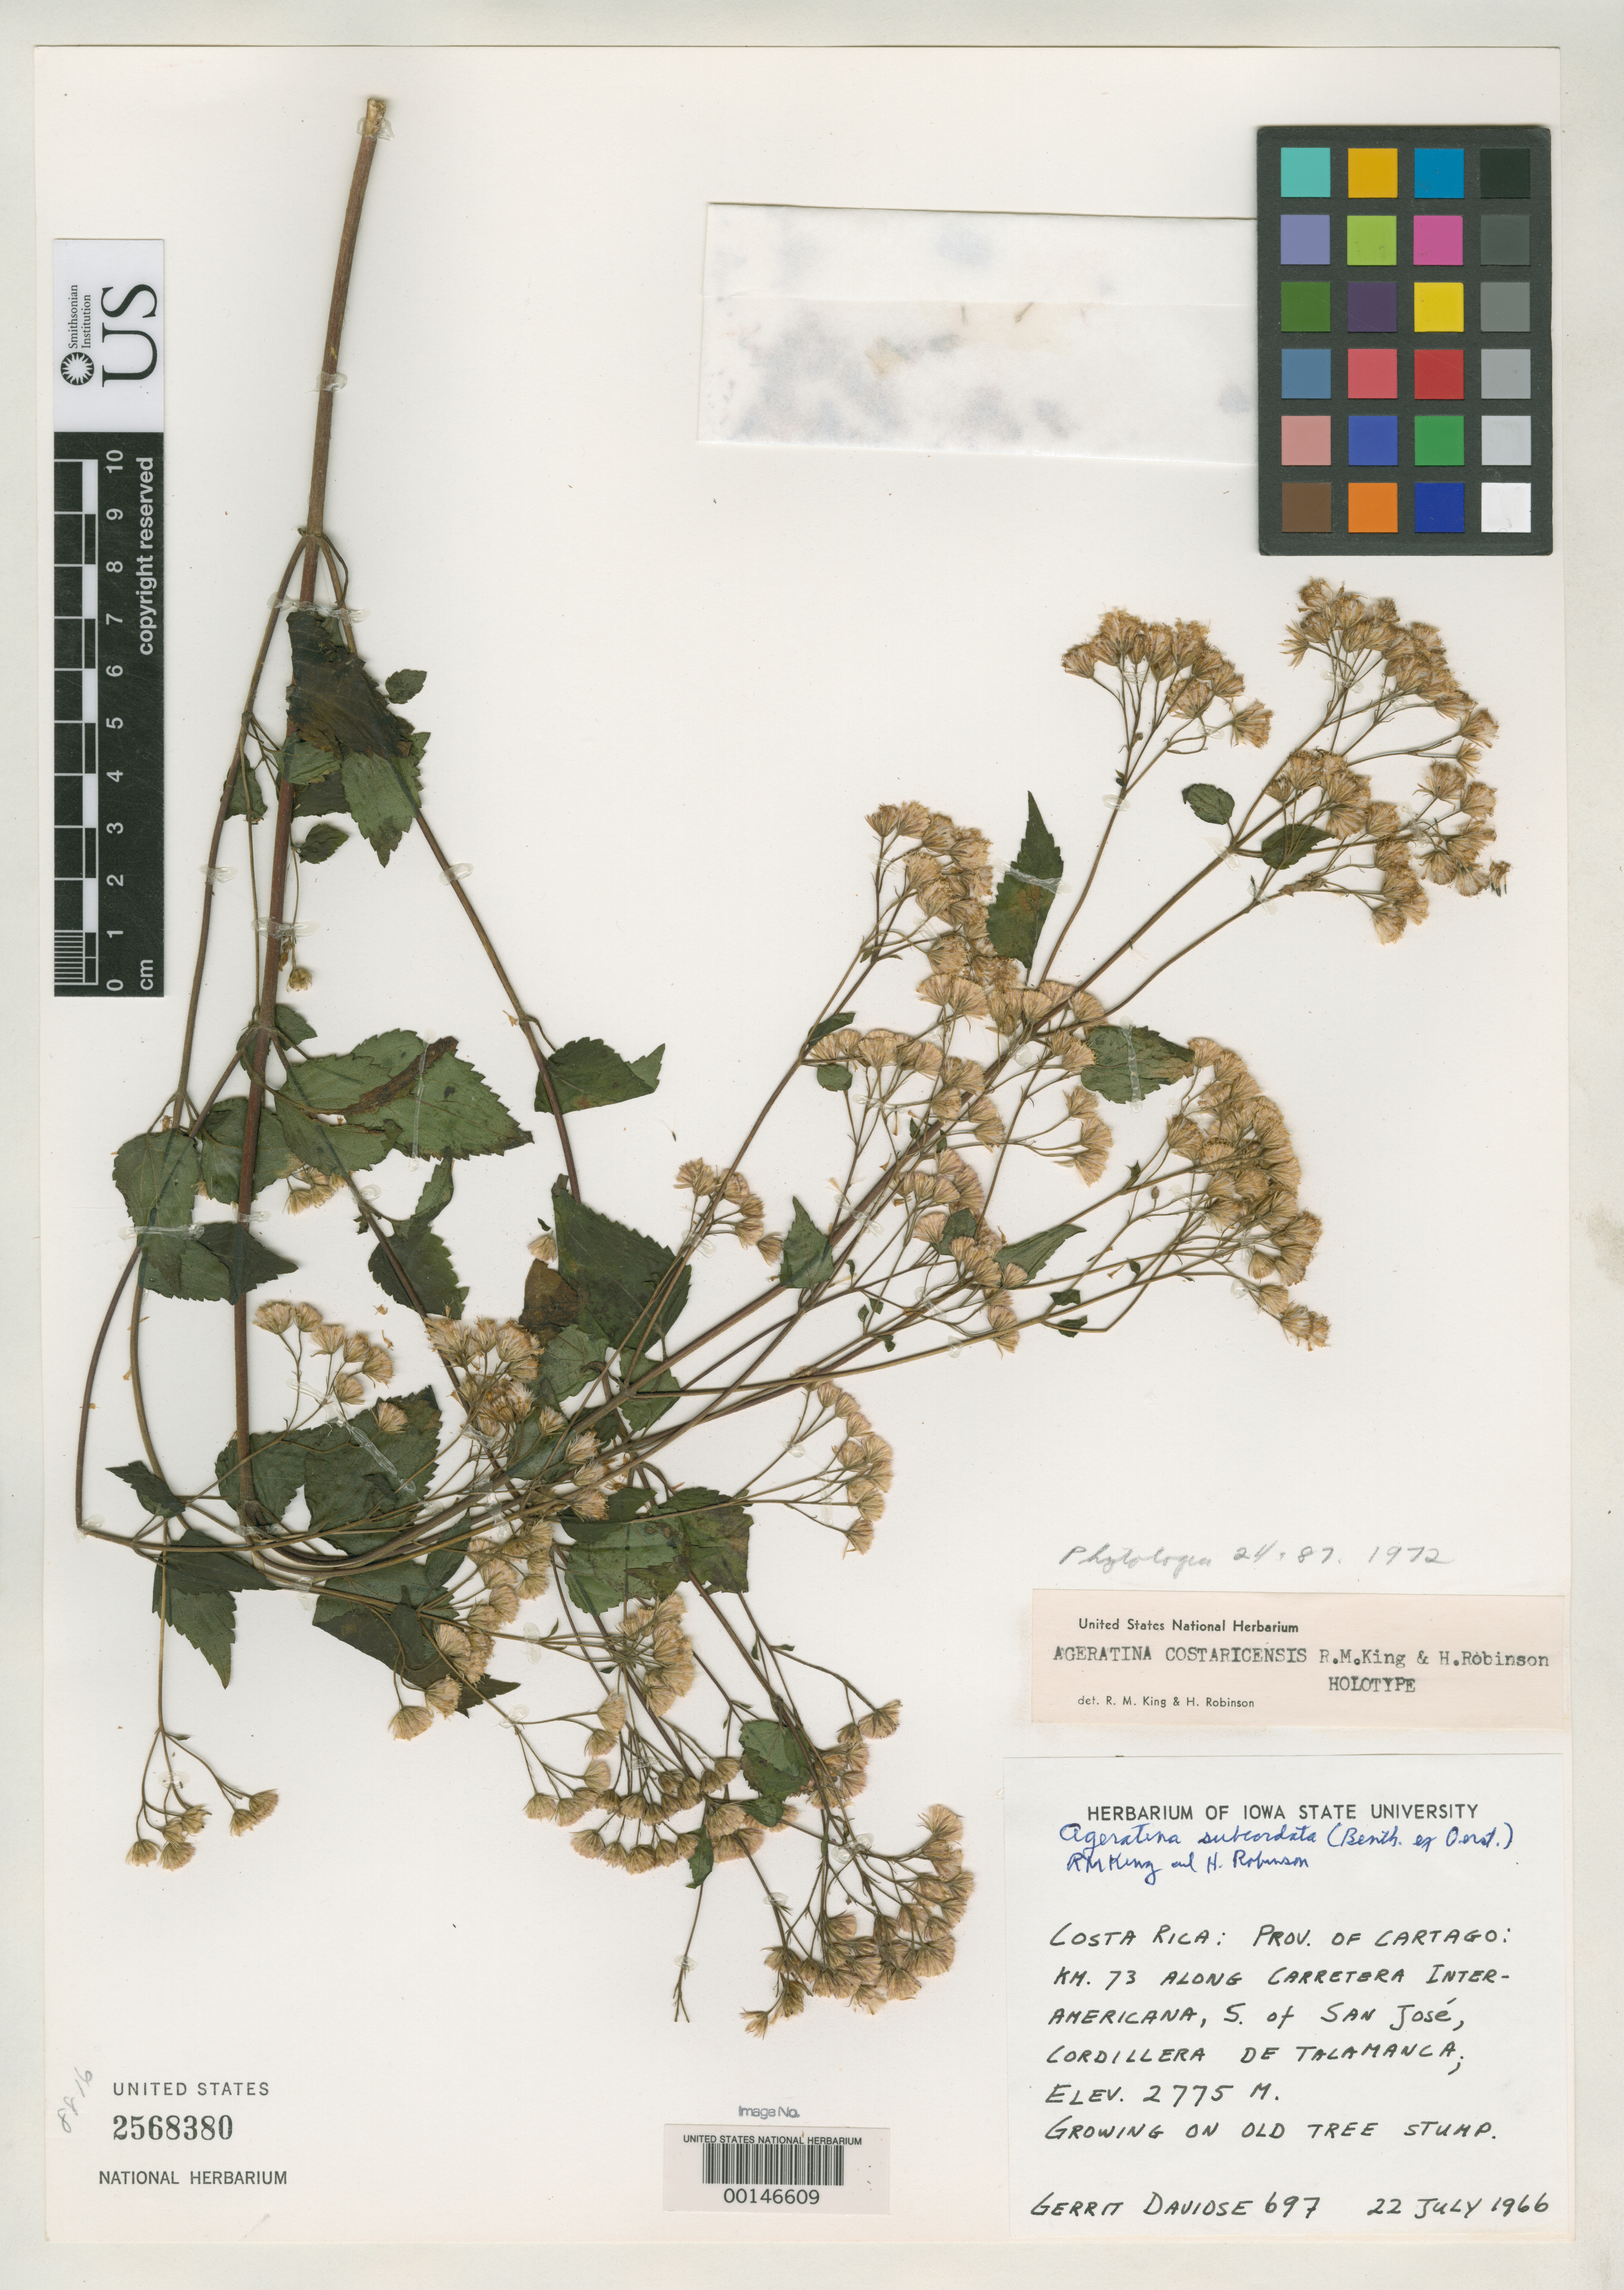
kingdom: Plantae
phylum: Tracheophyta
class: Magnoliopsida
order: Asterales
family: Asteraceae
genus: Ageratina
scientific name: Ageratina costaricensis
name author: R.M. King & H. Rob.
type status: Holotype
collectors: G. Davidse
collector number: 697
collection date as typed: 22 Jul 1966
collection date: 1966-07-22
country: Costa Rica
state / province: Cartago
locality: Cordillera de Talamanca, Carretera Inter-Americana, S of San Jose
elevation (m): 2775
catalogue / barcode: US 2568380